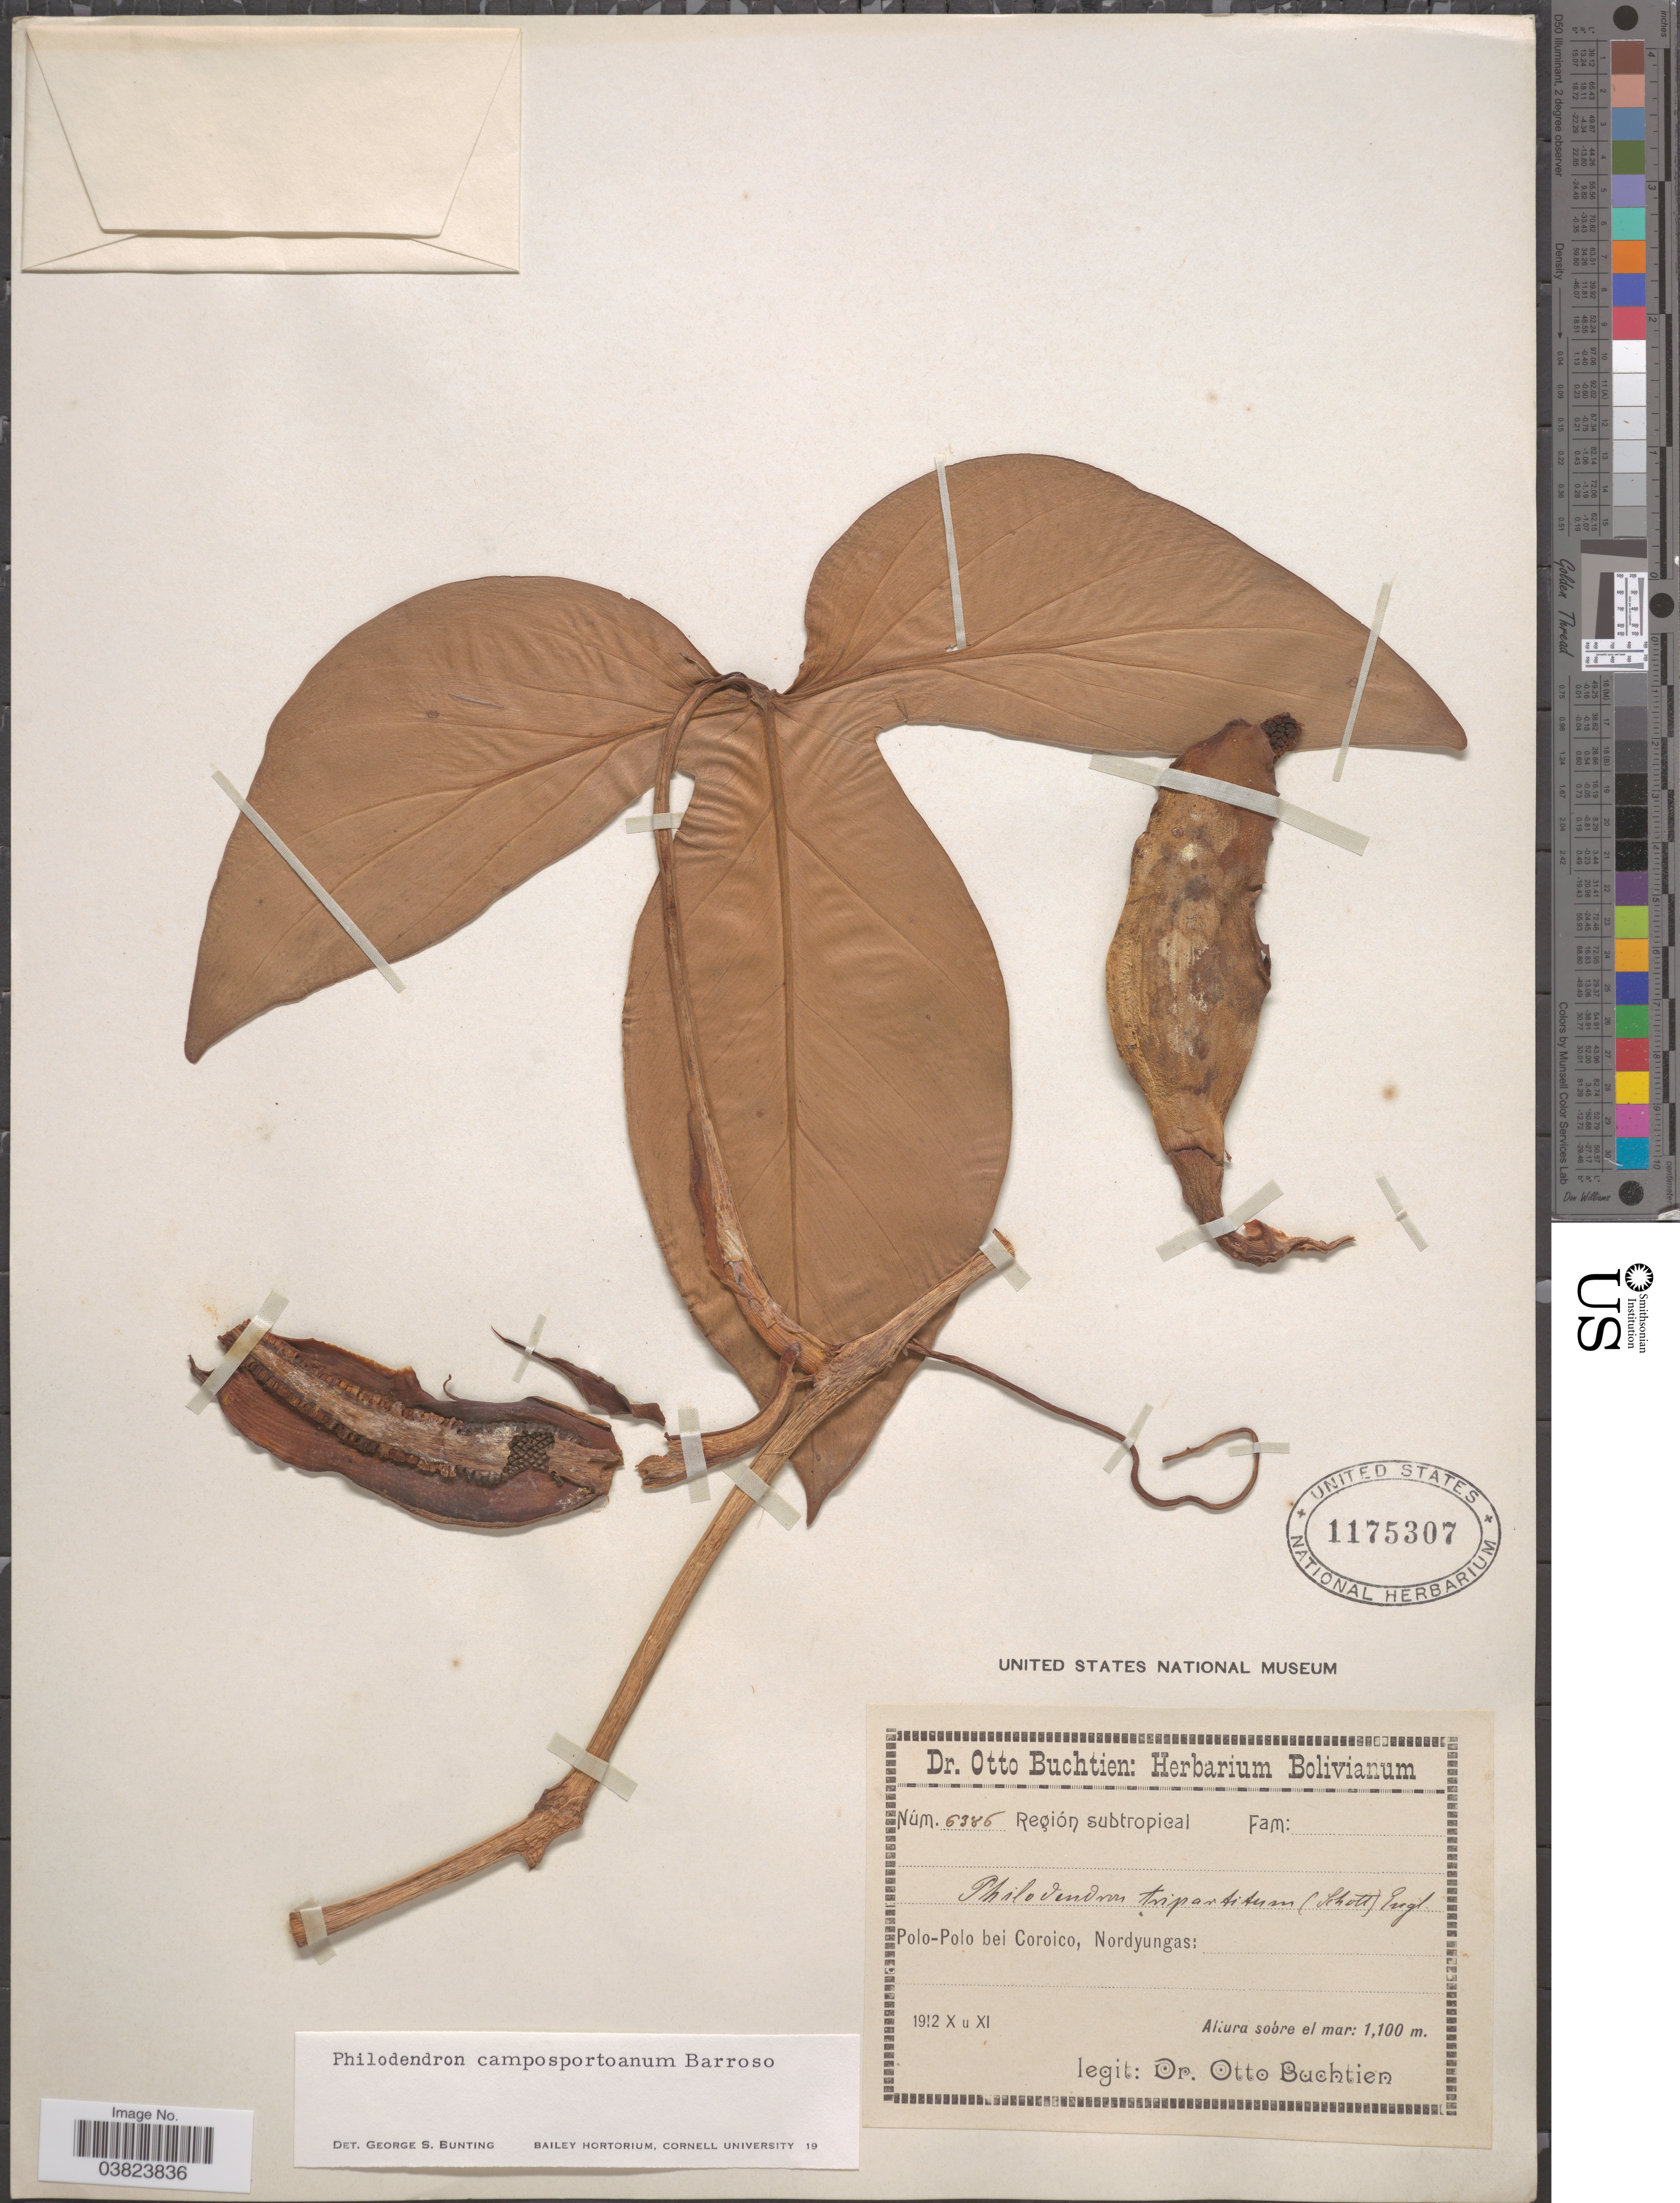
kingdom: Plantae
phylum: Tracheophyta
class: Liliopsida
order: Alismatales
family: Araceae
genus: Philodendron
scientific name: Philodendron camposportoanum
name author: G.M. Barroso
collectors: O. Buchtien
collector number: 6386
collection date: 1912-10/1912-11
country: Bolivia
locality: Región subtropical. Polo-Polo bei Coroico, Nordyungas.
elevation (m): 1100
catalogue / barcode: US 1175307